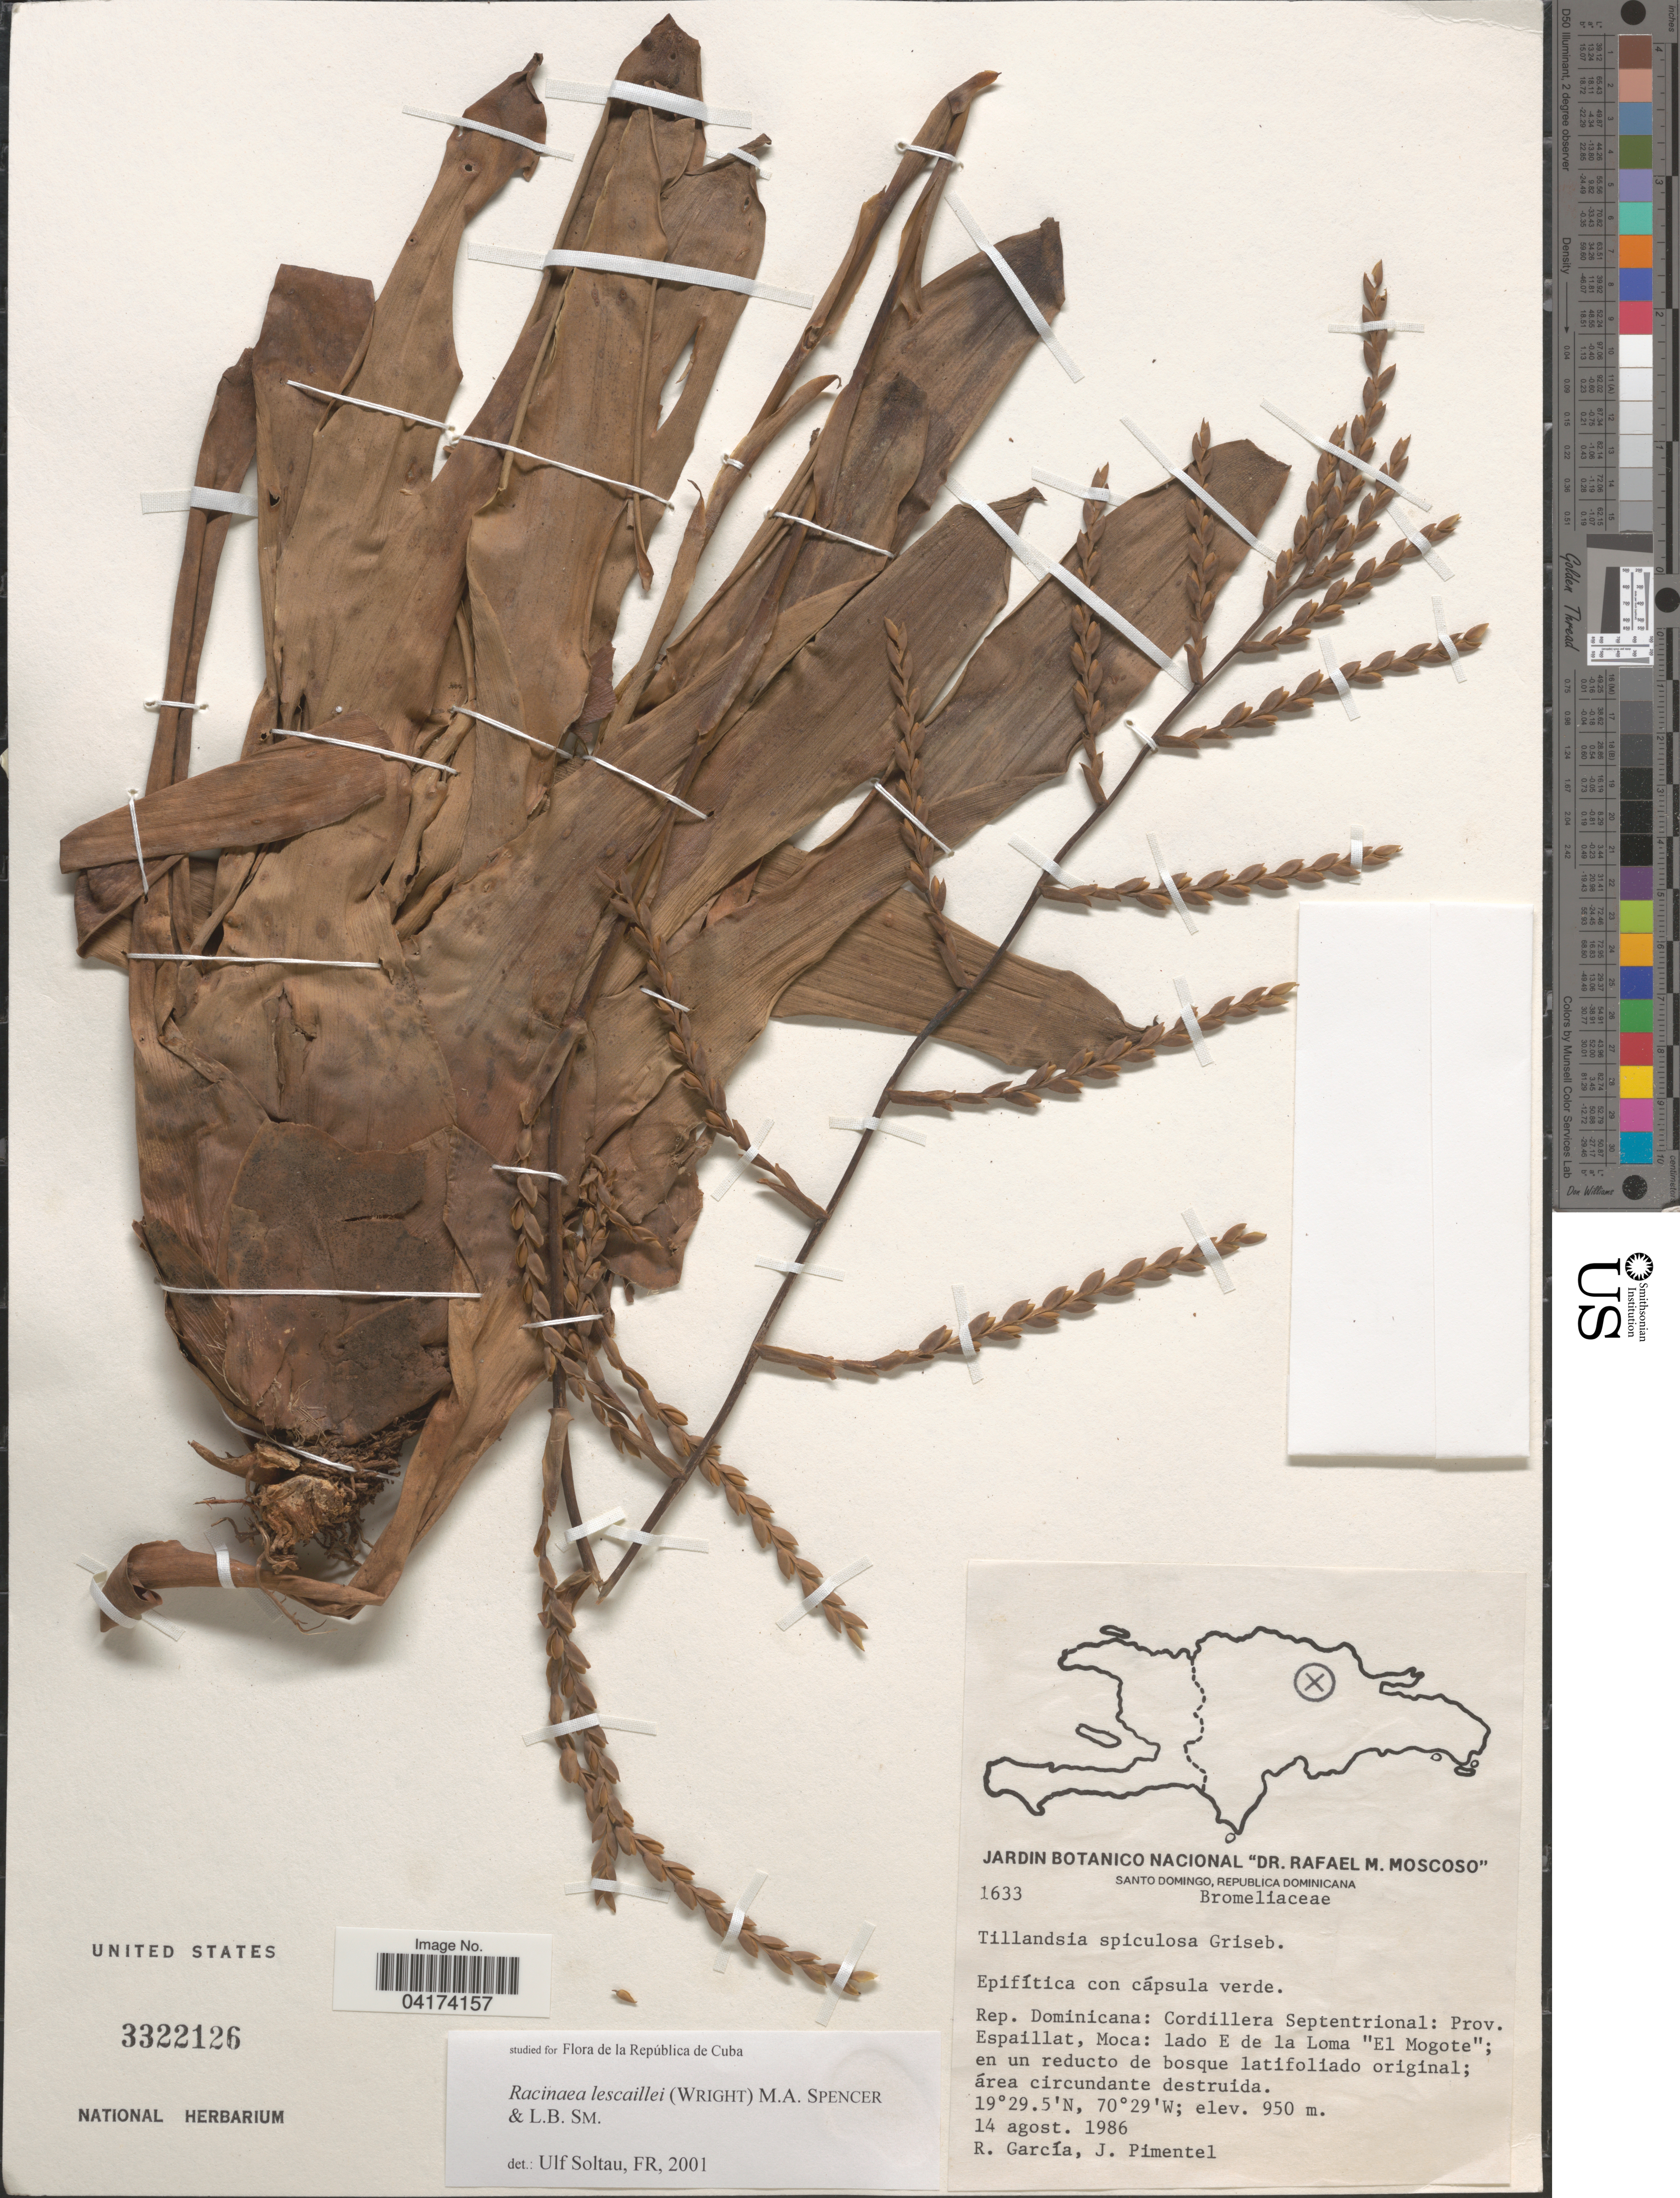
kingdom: Plantae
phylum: Tracheophyta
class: Liliopsida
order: Poales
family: Bromeliaceae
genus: Racinaea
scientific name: Racinaea lescaillei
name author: (C. Wright) M.A. Spencer & L.B. Sm.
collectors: R. García & J. Pimentel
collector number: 1633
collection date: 1986-08-14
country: Dominican Republic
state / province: Espaillat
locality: Rep. Dominicana: Cordillera Septentrional: Moca: lado e de la Loma "El Mogote".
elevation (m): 950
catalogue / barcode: US 3322126